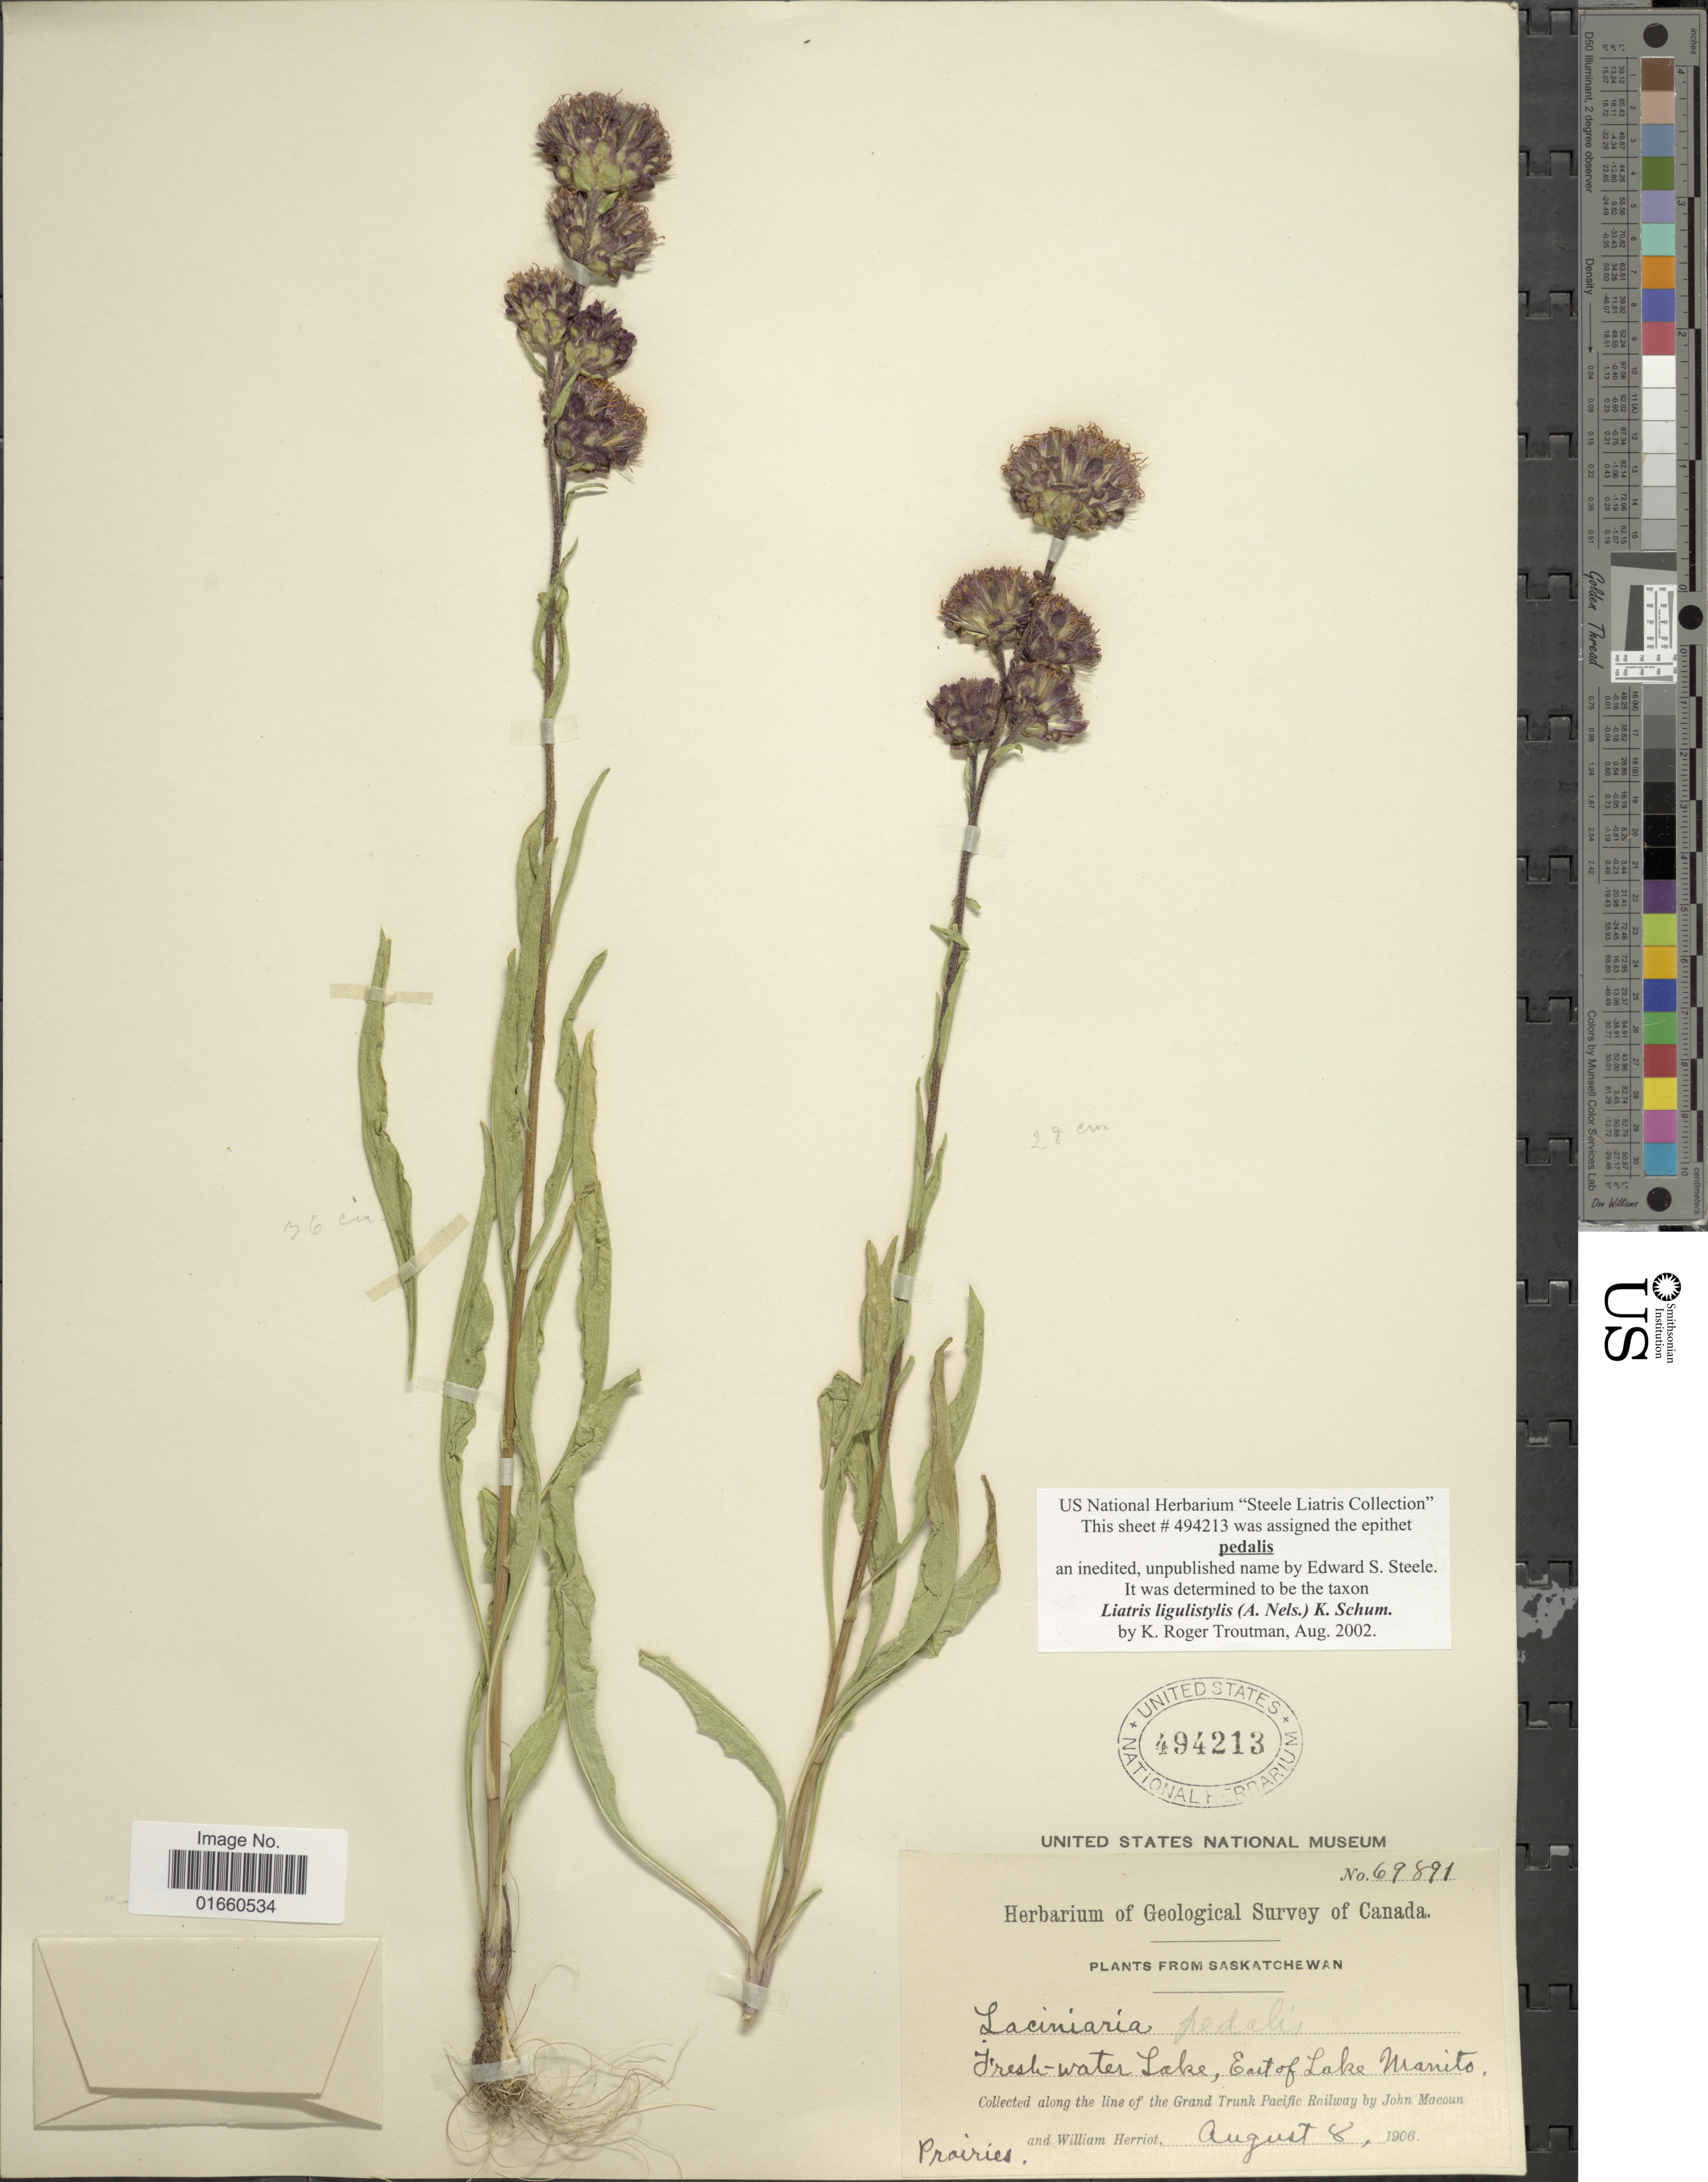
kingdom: Plantae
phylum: Tracheophyta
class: Magnoliopsida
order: Asterales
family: Asteraceae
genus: Liatris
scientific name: Liatris ligulistylis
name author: (A. Nelson) K. Schum.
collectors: J. Macoun & W. Herriot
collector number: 69891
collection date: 1906-08-08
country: Canada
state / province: Saskatchewan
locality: Fresh Water Lake, East of Lake Manito, Along the line of the Grand Trunk Pacific Railway, Prairies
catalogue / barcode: US 494213